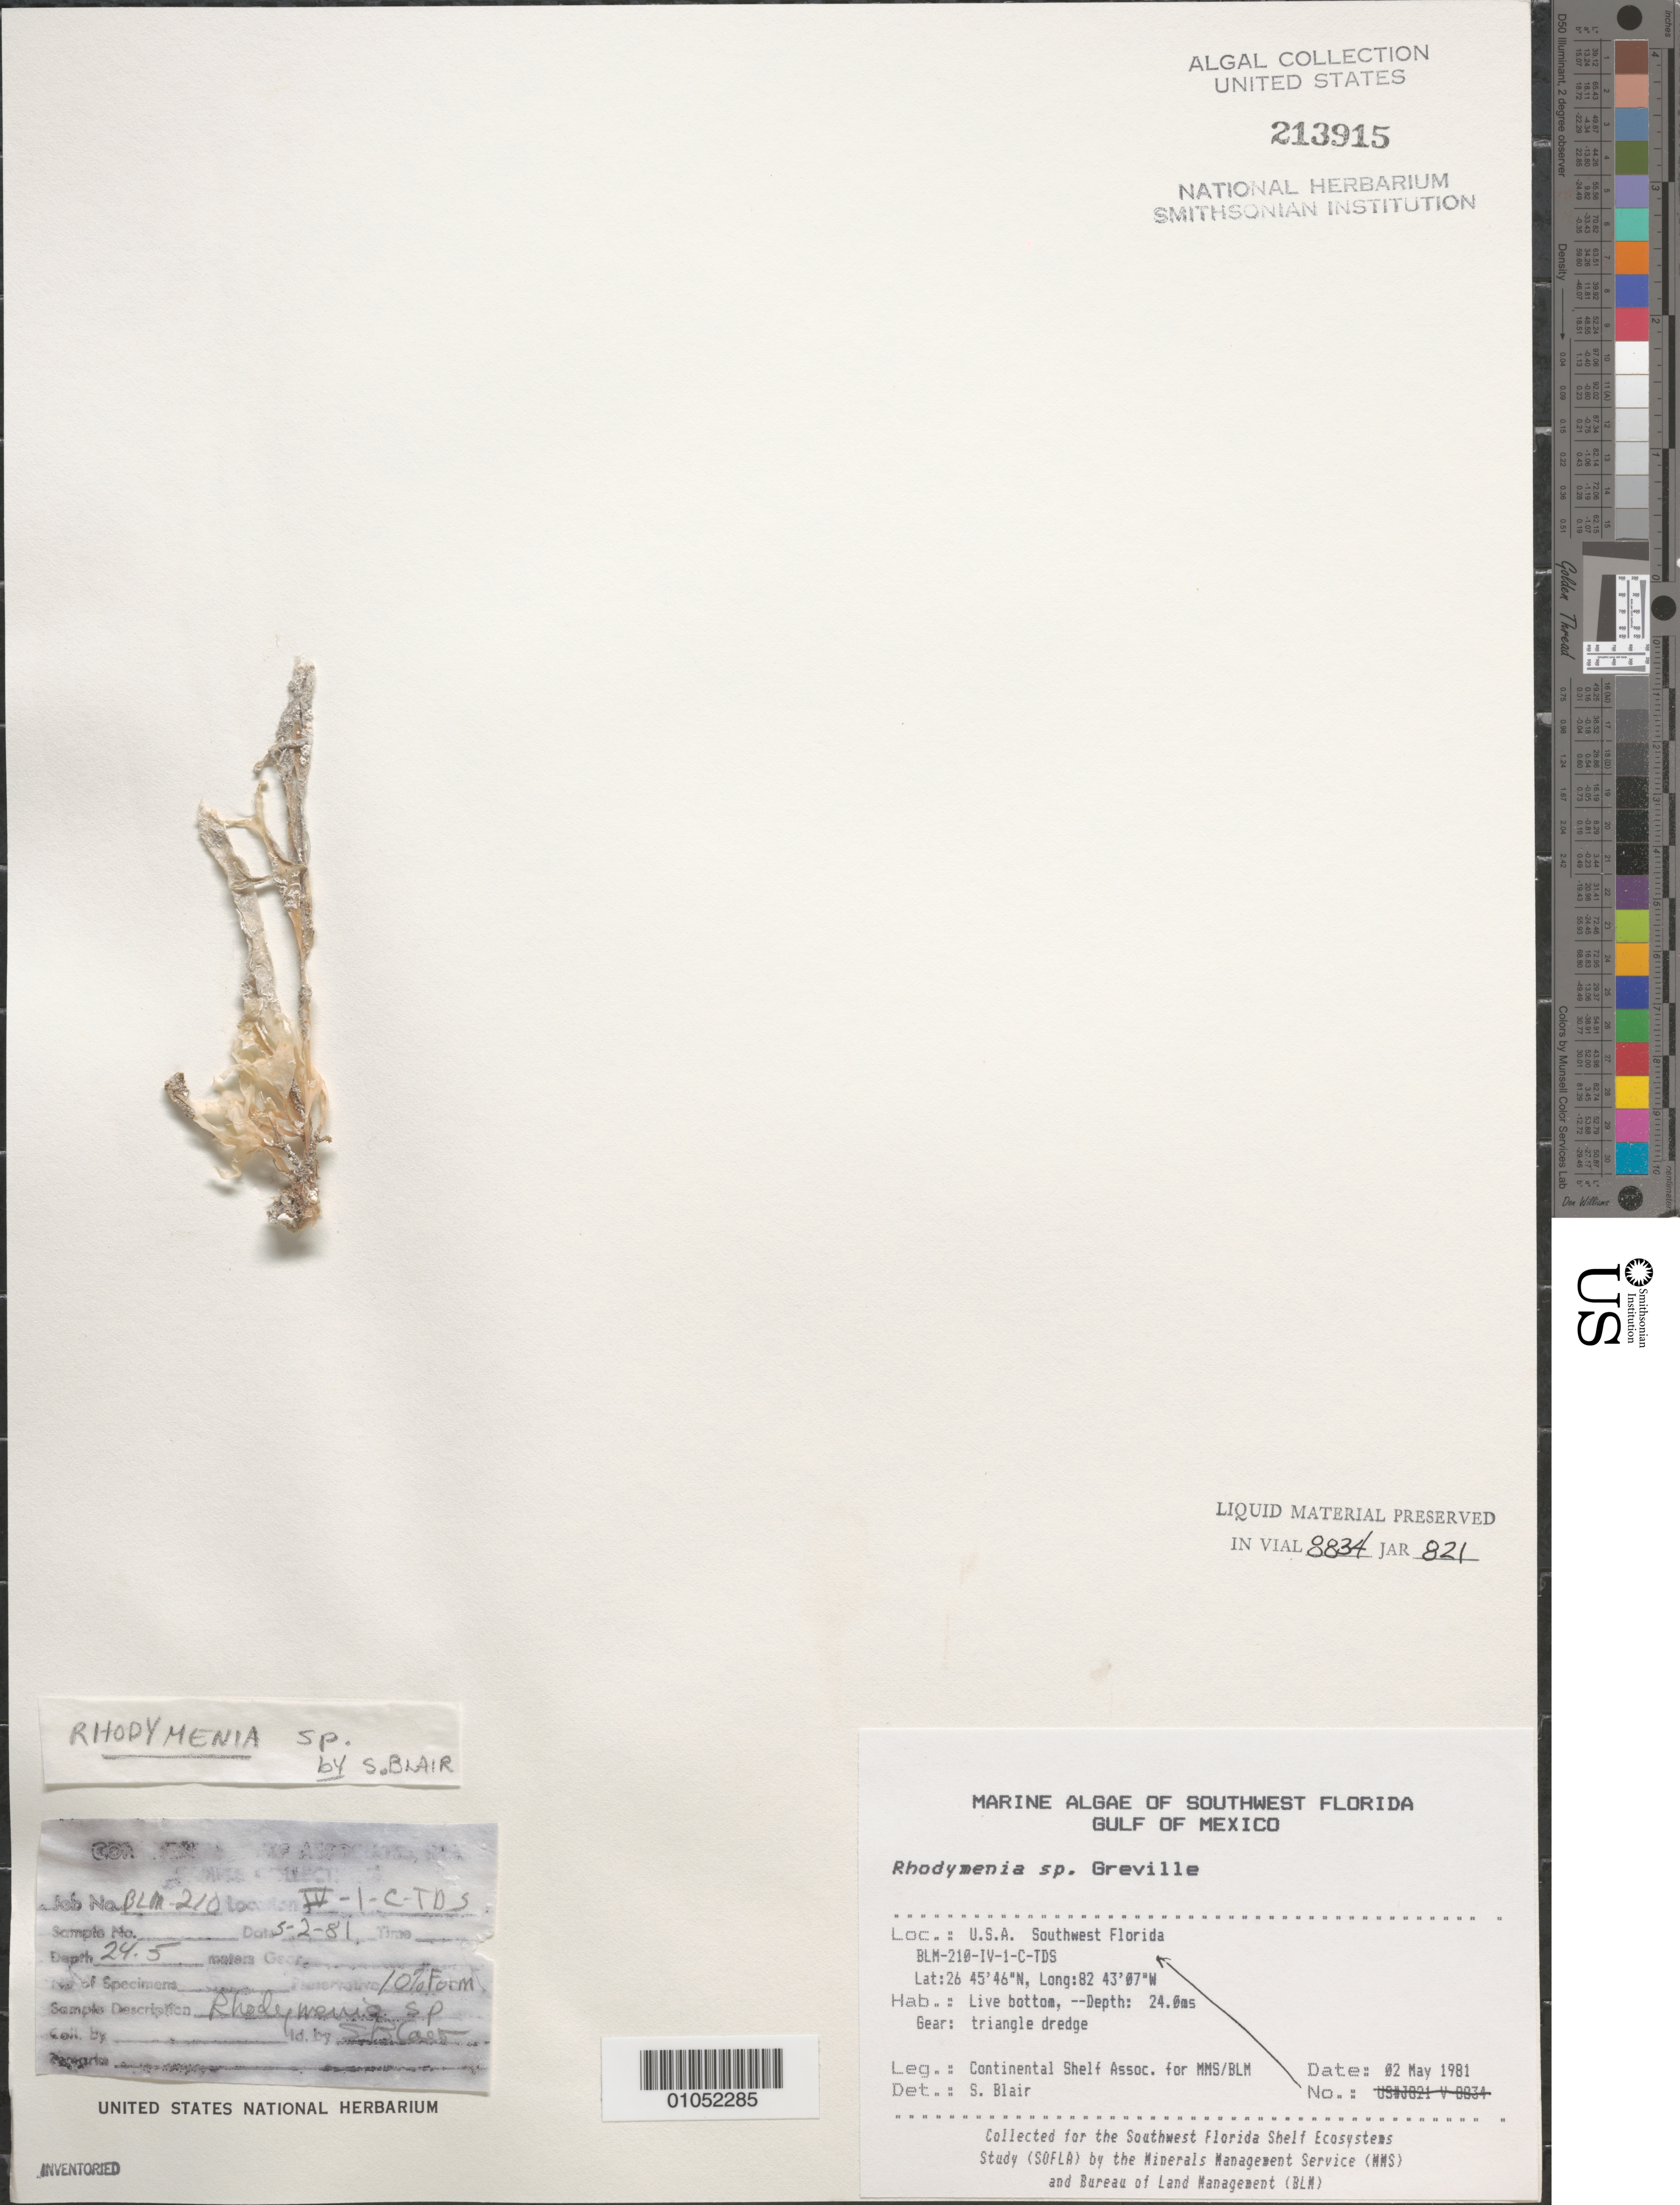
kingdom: Plantae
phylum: Rhodophyta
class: Florideophyceae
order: Rhodymeniales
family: Rhodymeniaceae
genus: Rhodymenia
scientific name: Rhodymenia sp.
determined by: Blair, S. M.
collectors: Continental Shelf Associates for the MMS/BLM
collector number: BLM-210-IV-1-C-TDS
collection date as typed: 02 May 1981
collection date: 1981-05-02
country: United States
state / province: Florida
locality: Gulf of Mexico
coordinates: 26 45'46"N, 82 43'07"W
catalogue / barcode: US 213915